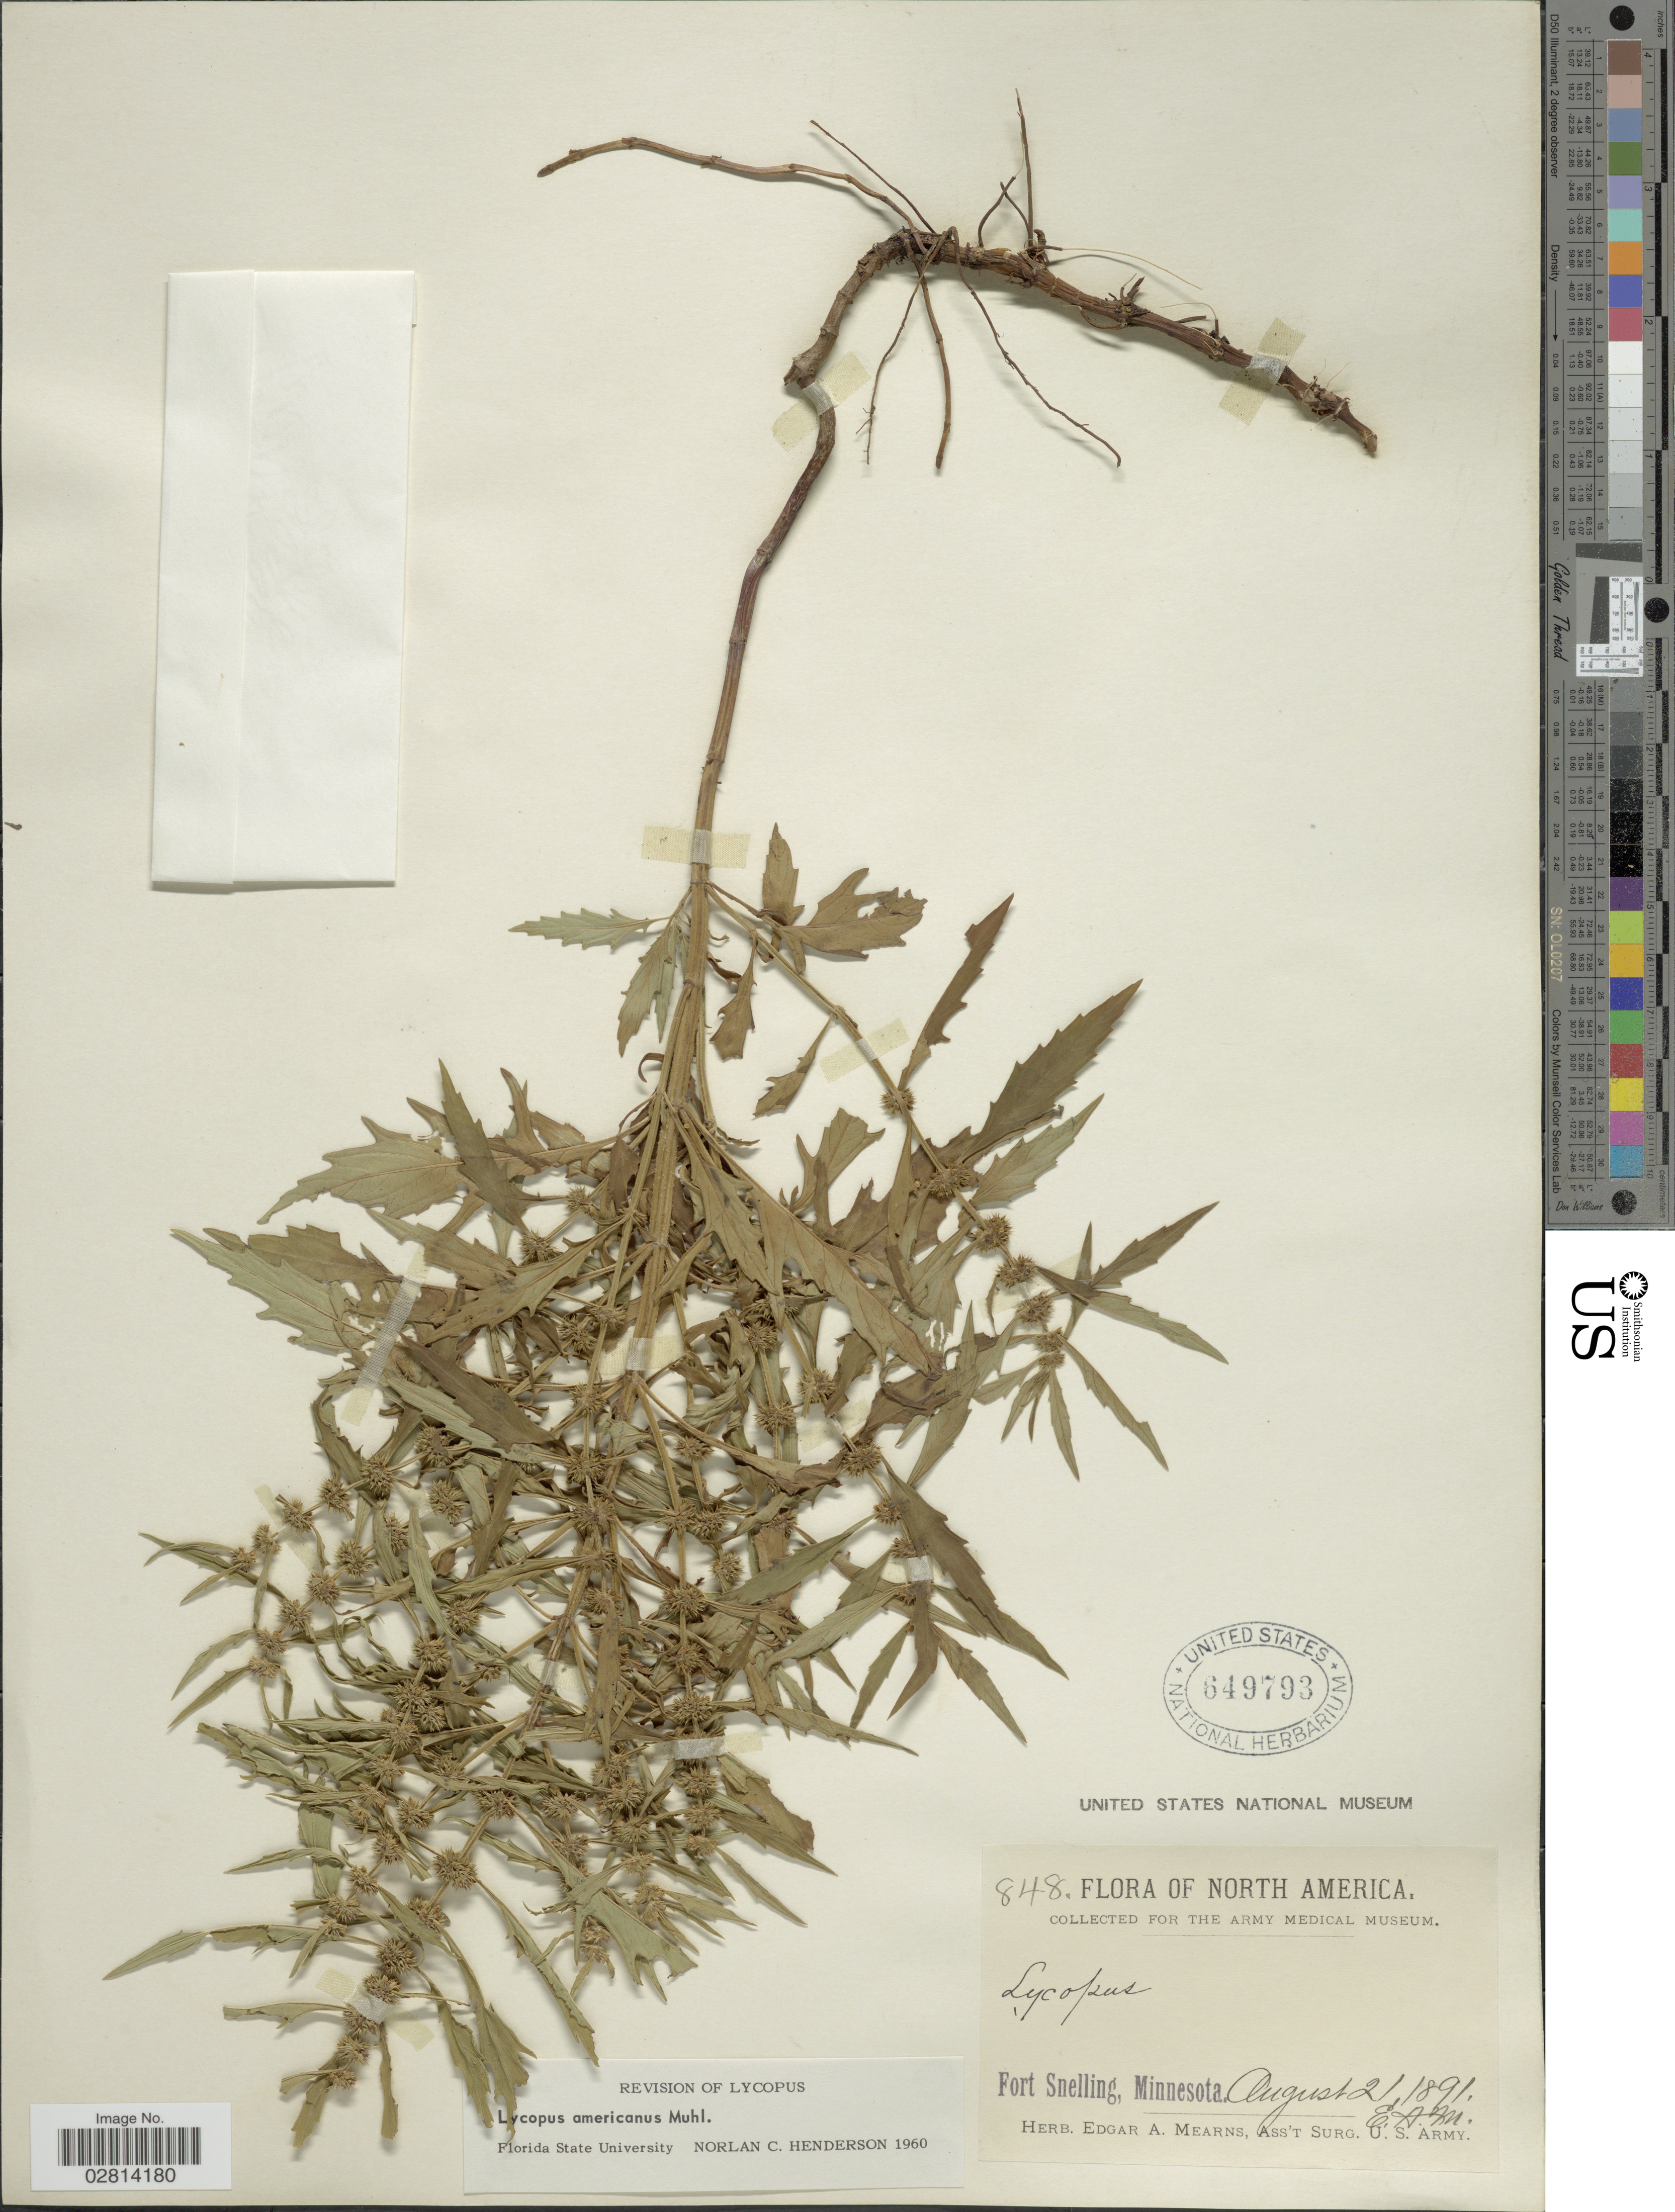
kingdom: Plantae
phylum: Tracheophyta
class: Magnoliopsida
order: Lamiales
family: Lamiaceae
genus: Lycopus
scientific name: Lycopus americanus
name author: Muhl. ex W.P.C. Barton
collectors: E. A. Mearns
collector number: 848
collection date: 1891-08-21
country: United States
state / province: Minnesota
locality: Fort Snelling, Minnesota.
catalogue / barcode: US 649793